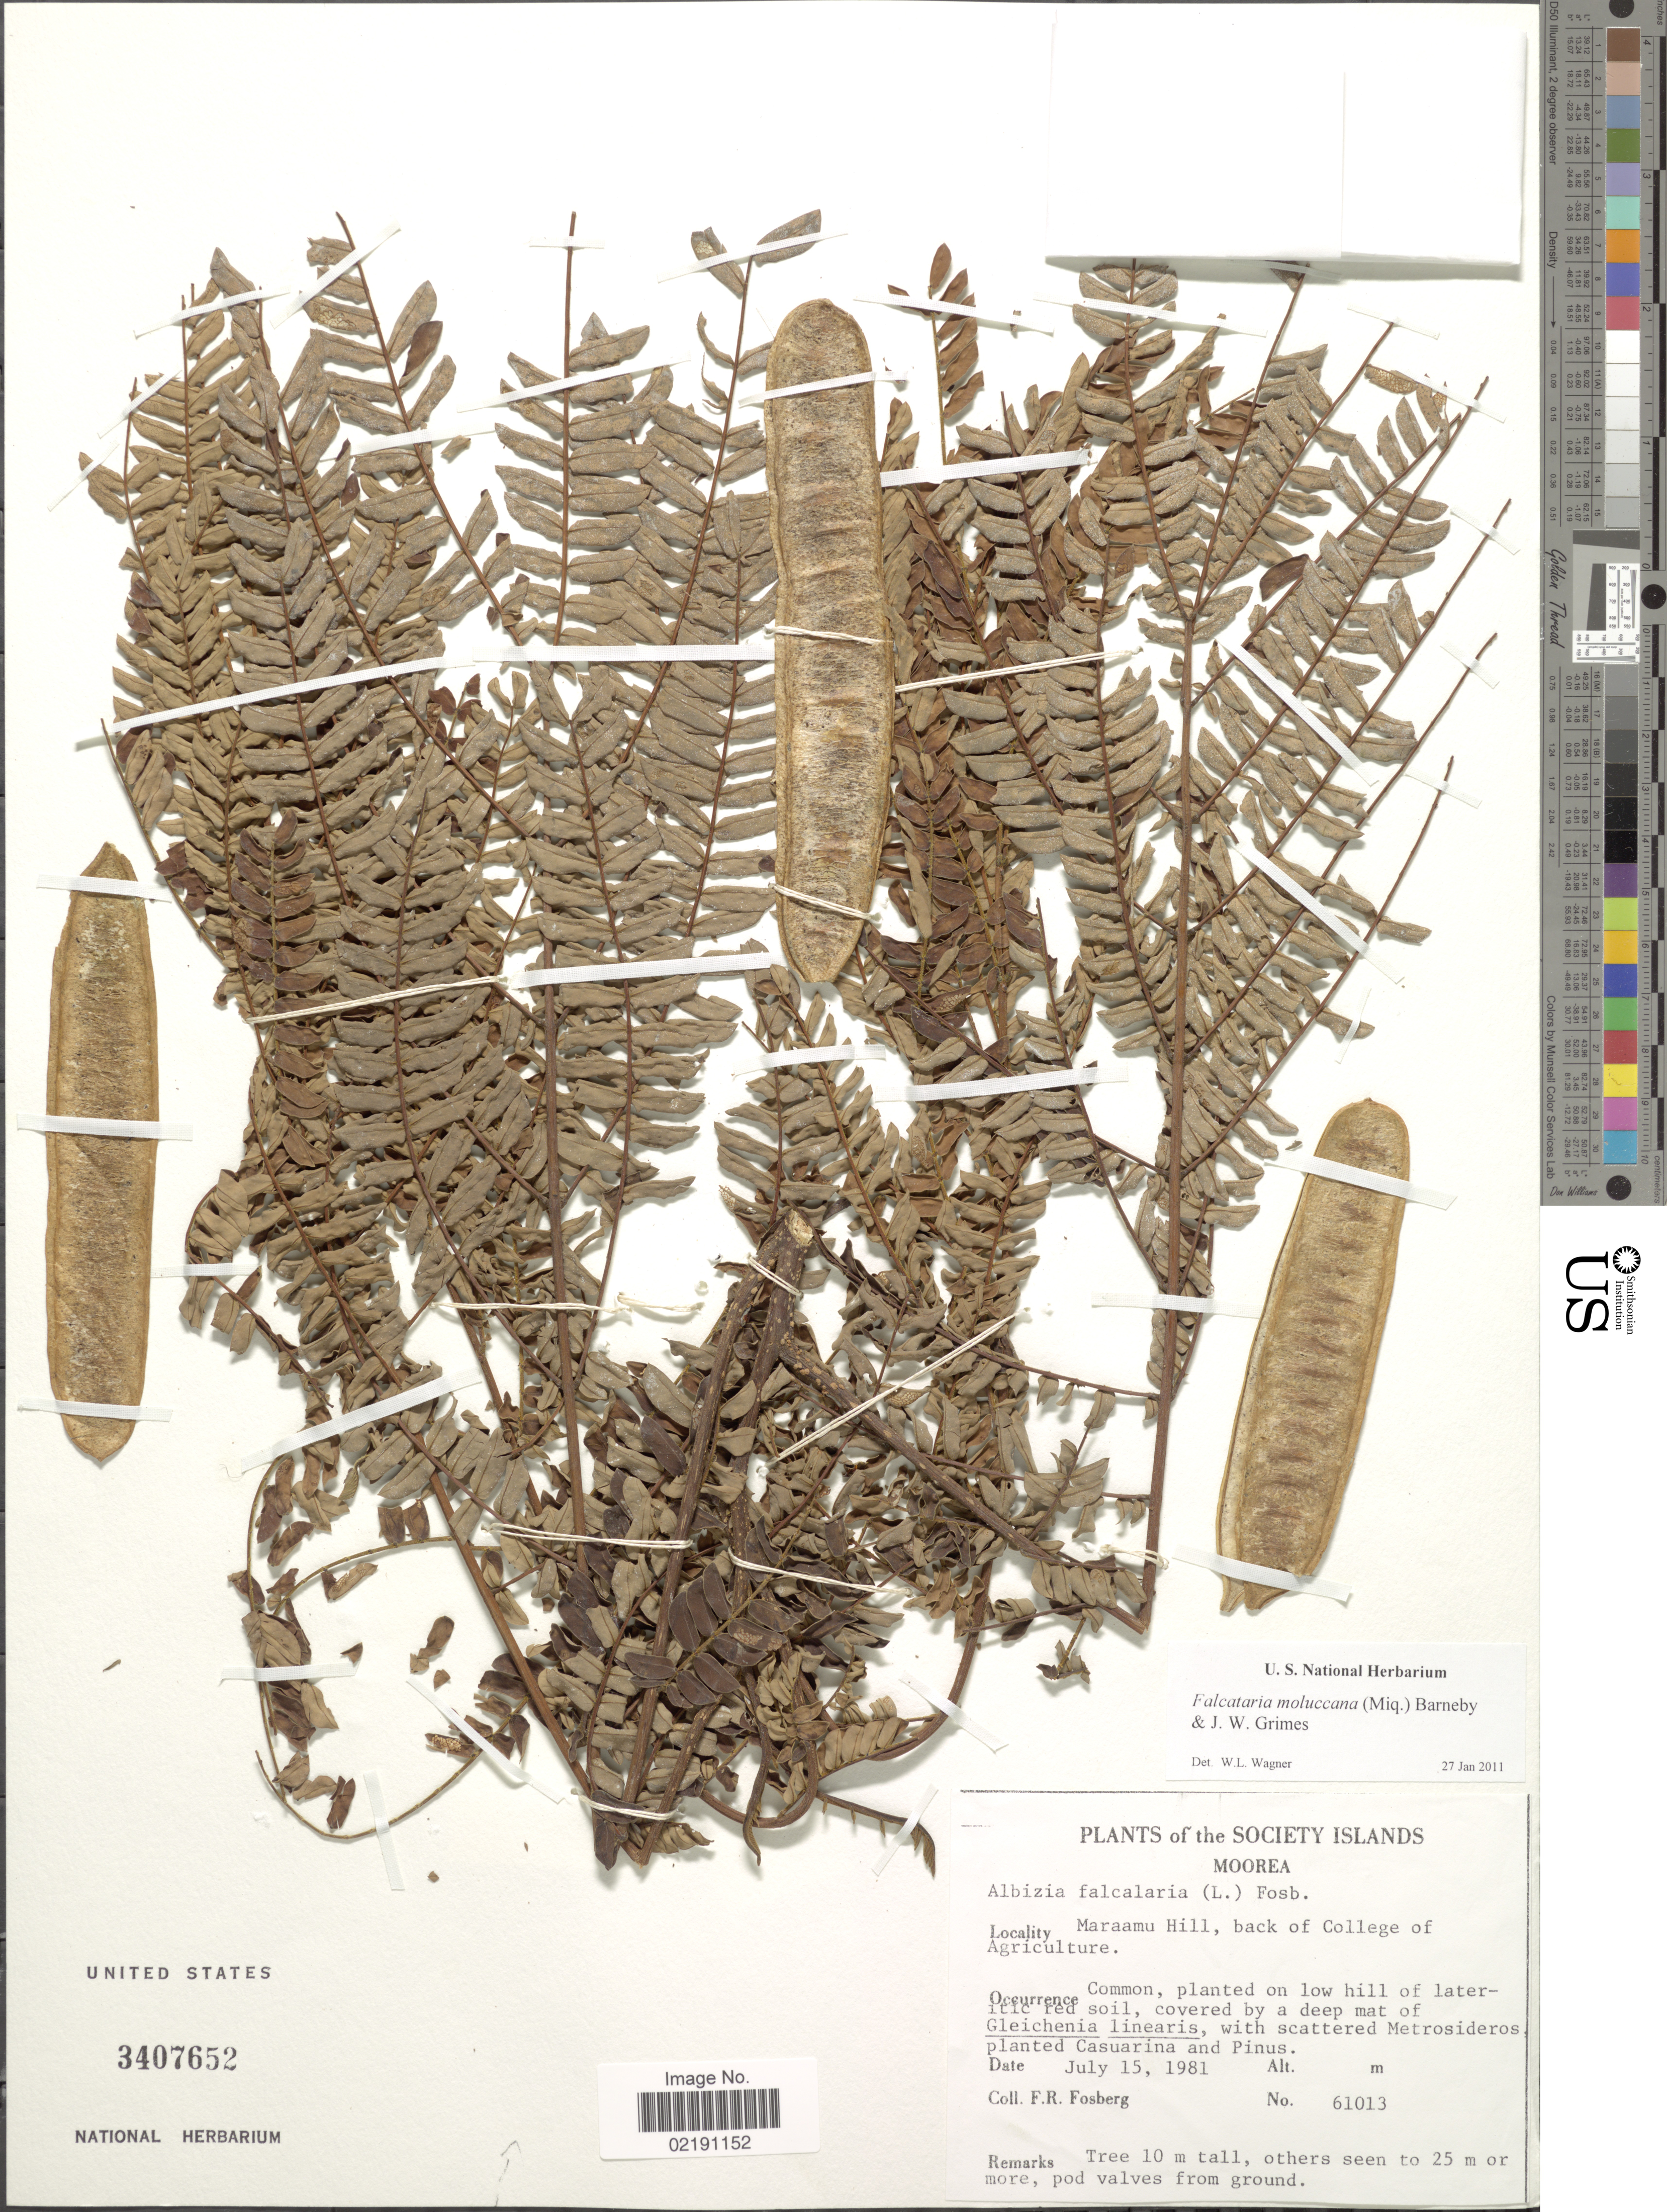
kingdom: Plantae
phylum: Tracheophyta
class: Magnoliopsida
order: Fabales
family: Fabaceae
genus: Falcataria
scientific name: Falcataria moluccana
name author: (Miq.) Barneby & Grimes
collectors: F. R. Fosberg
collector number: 61013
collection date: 1981-07-15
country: French Polynesia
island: Moorea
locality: Society Islands. Moorea. Maraamu Hill, back of College of Agriculture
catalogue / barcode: US 3407652